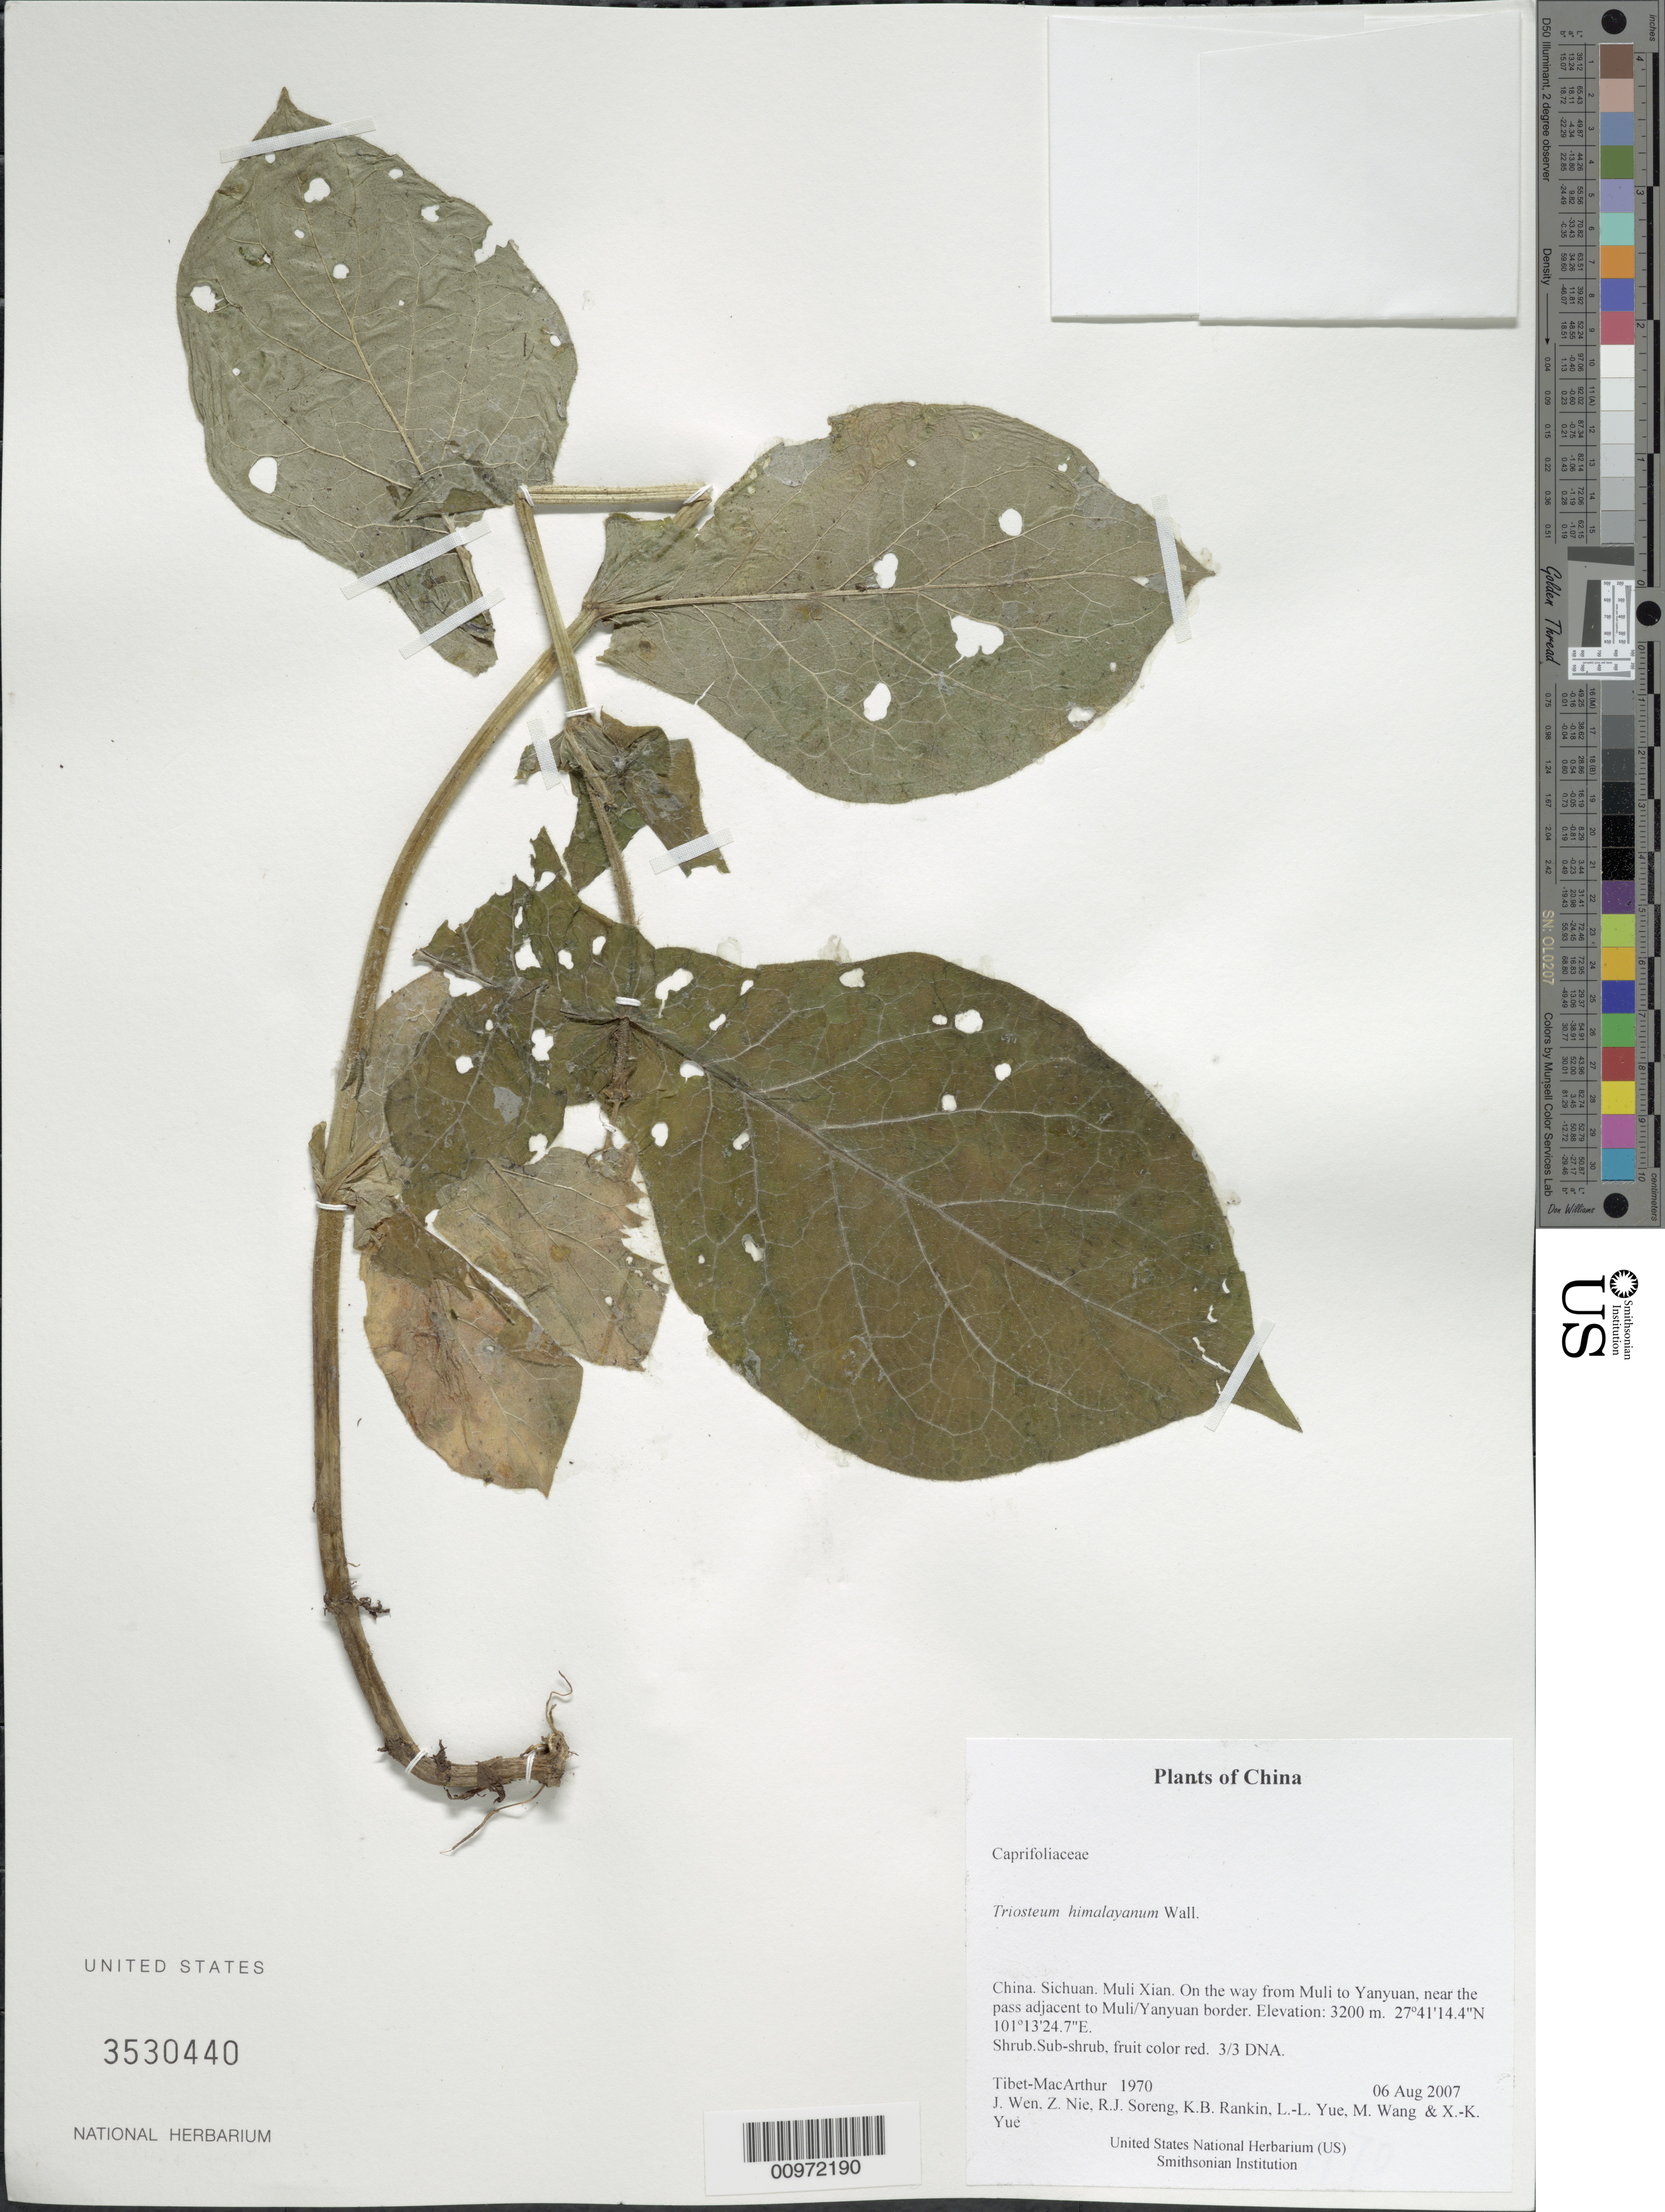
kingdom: Plantae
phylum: Tracheophyta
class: Magnoliopsida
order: Dipsacales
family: Caprifoliaceae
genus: Triosteum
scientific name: Triosteum himalayanum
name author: Wall.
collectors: Tibet-MacArthur, J. Wen, Z. Nie, R. J. Soreng, K. Rankin, L. Yue, M. Wang & X. Yue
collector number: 1970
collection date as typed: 06 Aug 2007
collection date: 2007-08-06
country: China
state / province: Sichuan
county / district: Muli Xian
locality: On the way from Muli to Yanyuan, near the pass adjacent to Muli/Yanyuan border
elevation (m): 3200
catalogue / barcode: US 3530440